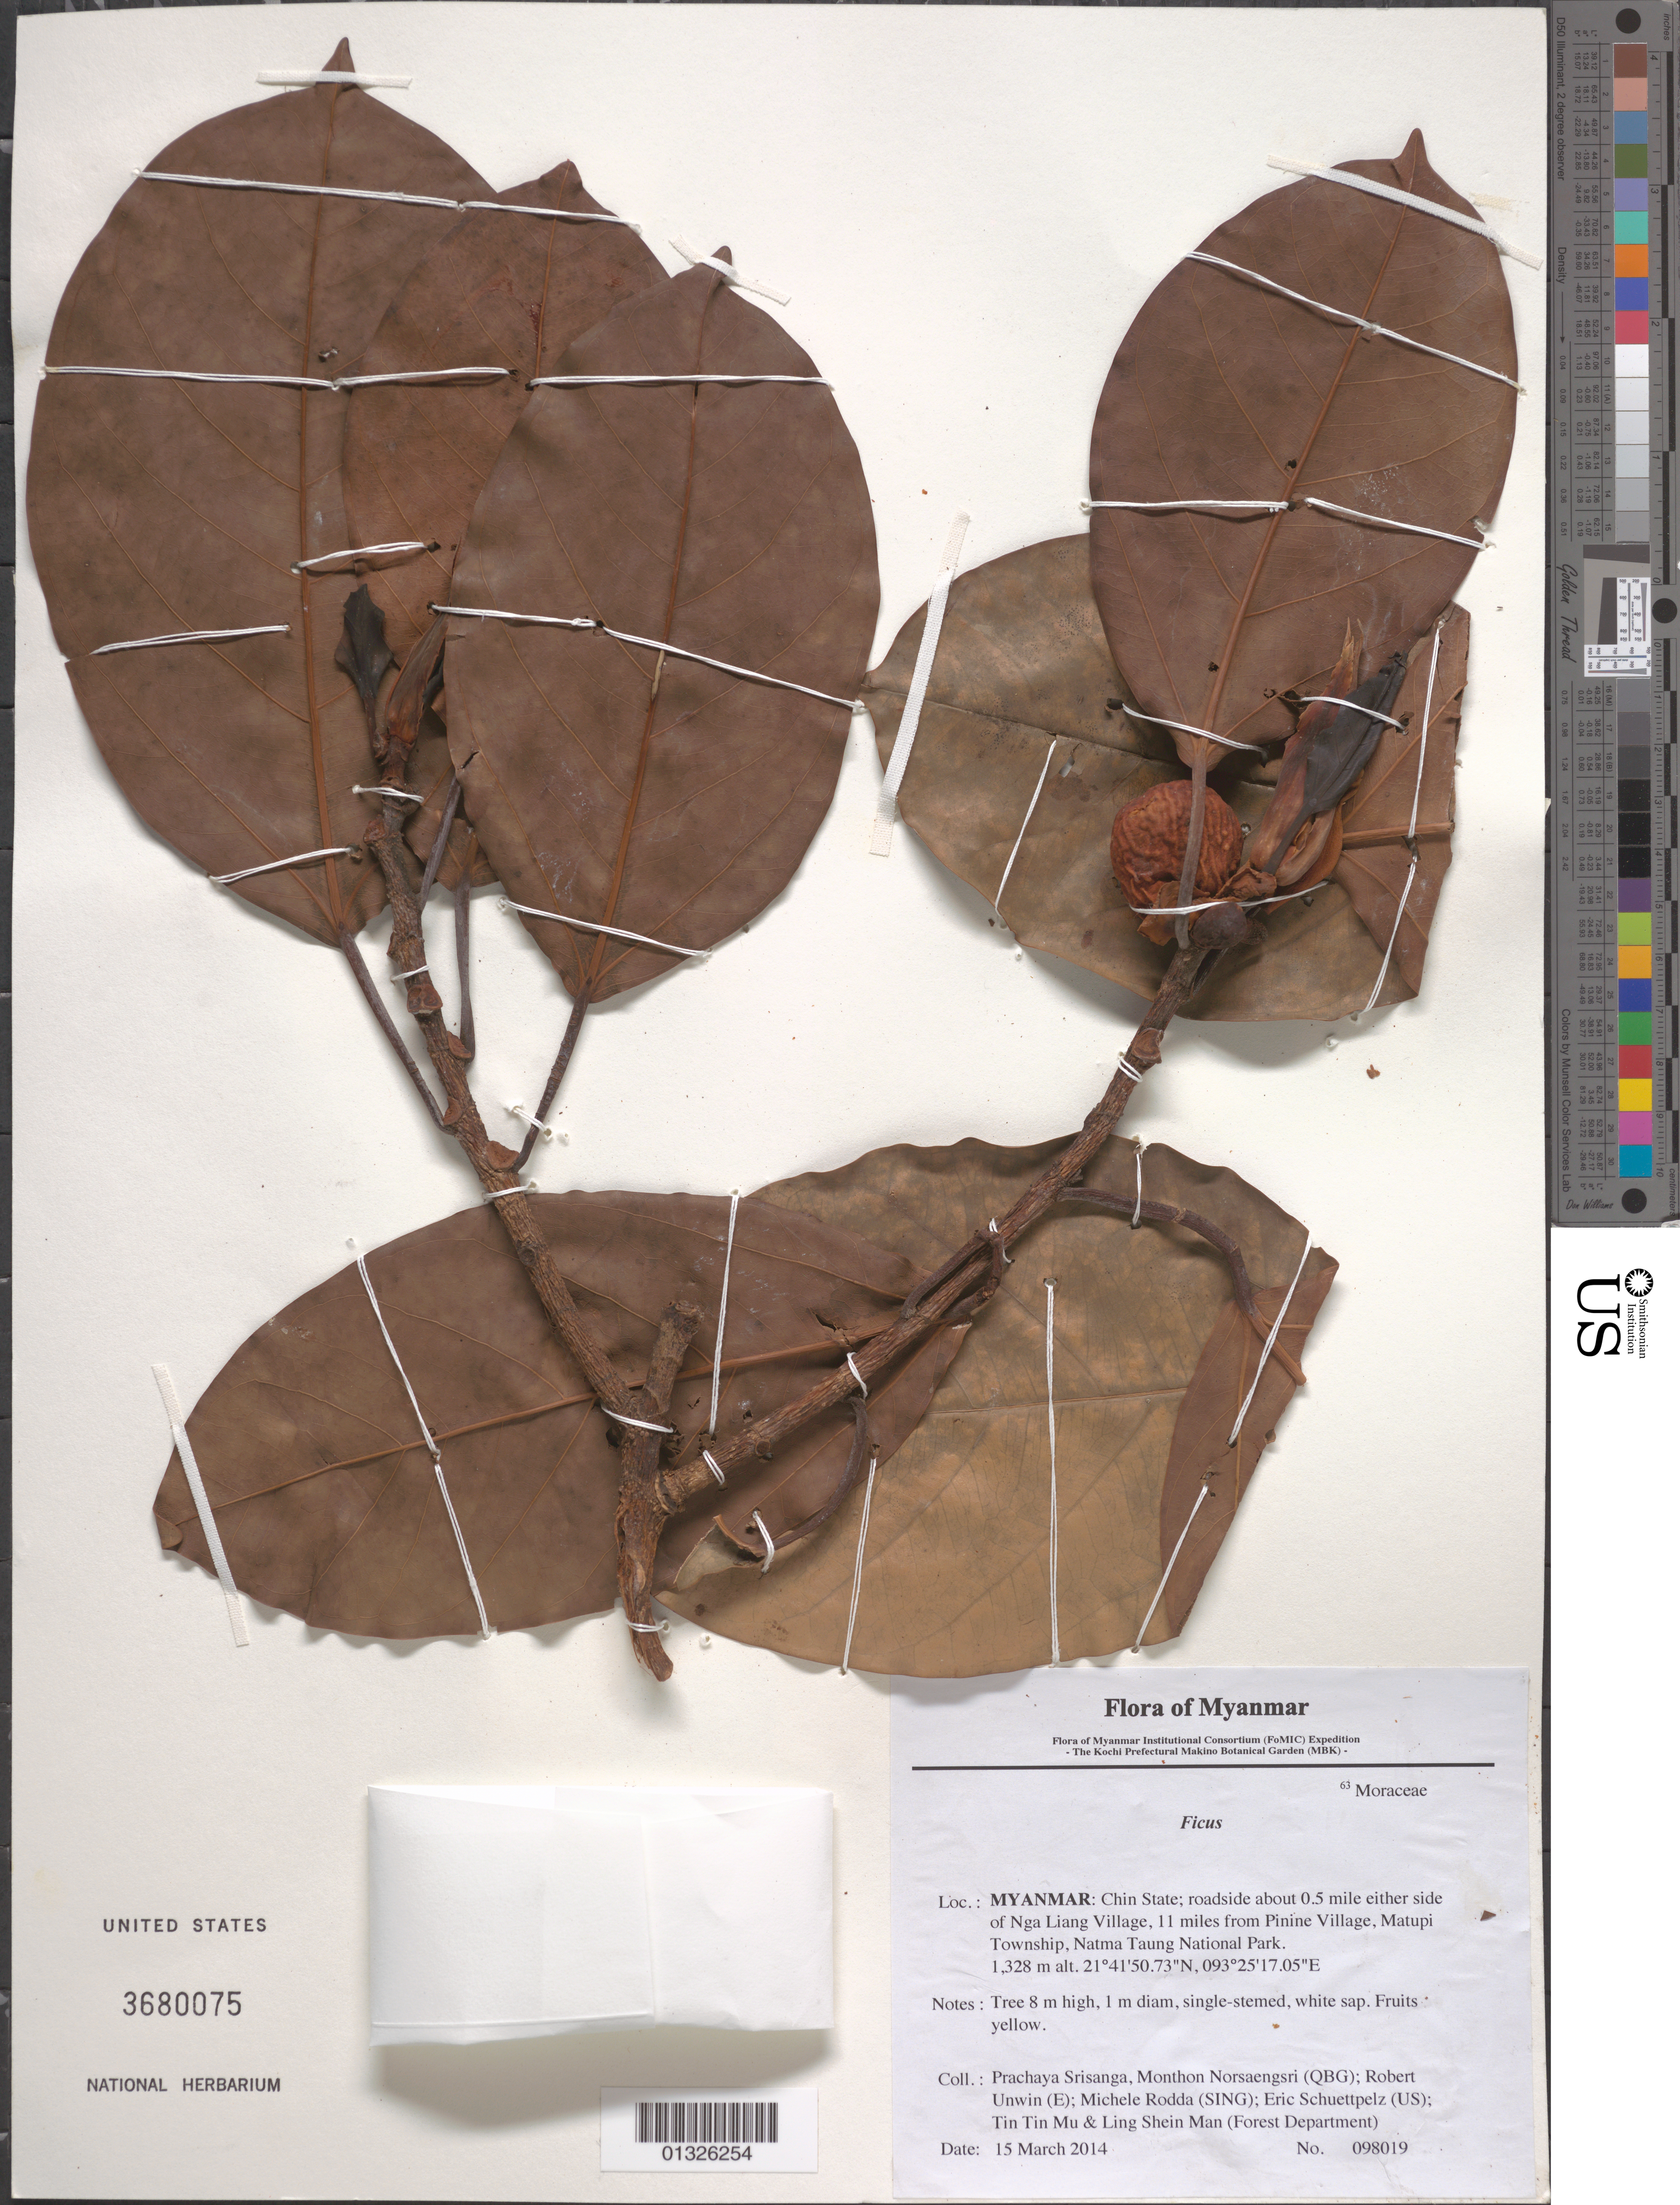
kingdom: Plantae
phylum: Tracheophyta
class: Magnoliopsida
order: Rosales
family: Moraceae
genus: Ficus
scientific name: Ficus sp.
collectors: P. Srisanga, M. Norsaengsri, R. Unwin, M. Rodda, E. Schuettpelz, Tin Tin Mu & Ling Shein Man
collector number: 98019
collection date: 2014-03-15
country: Myanmar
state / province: Chin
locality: Roadside about 0.5 mile either side of Nga Liang Village, 11 miles from Pinine Village, Matupi Township, Natma Taung National Park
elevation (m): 1328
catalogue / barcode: US 3680075